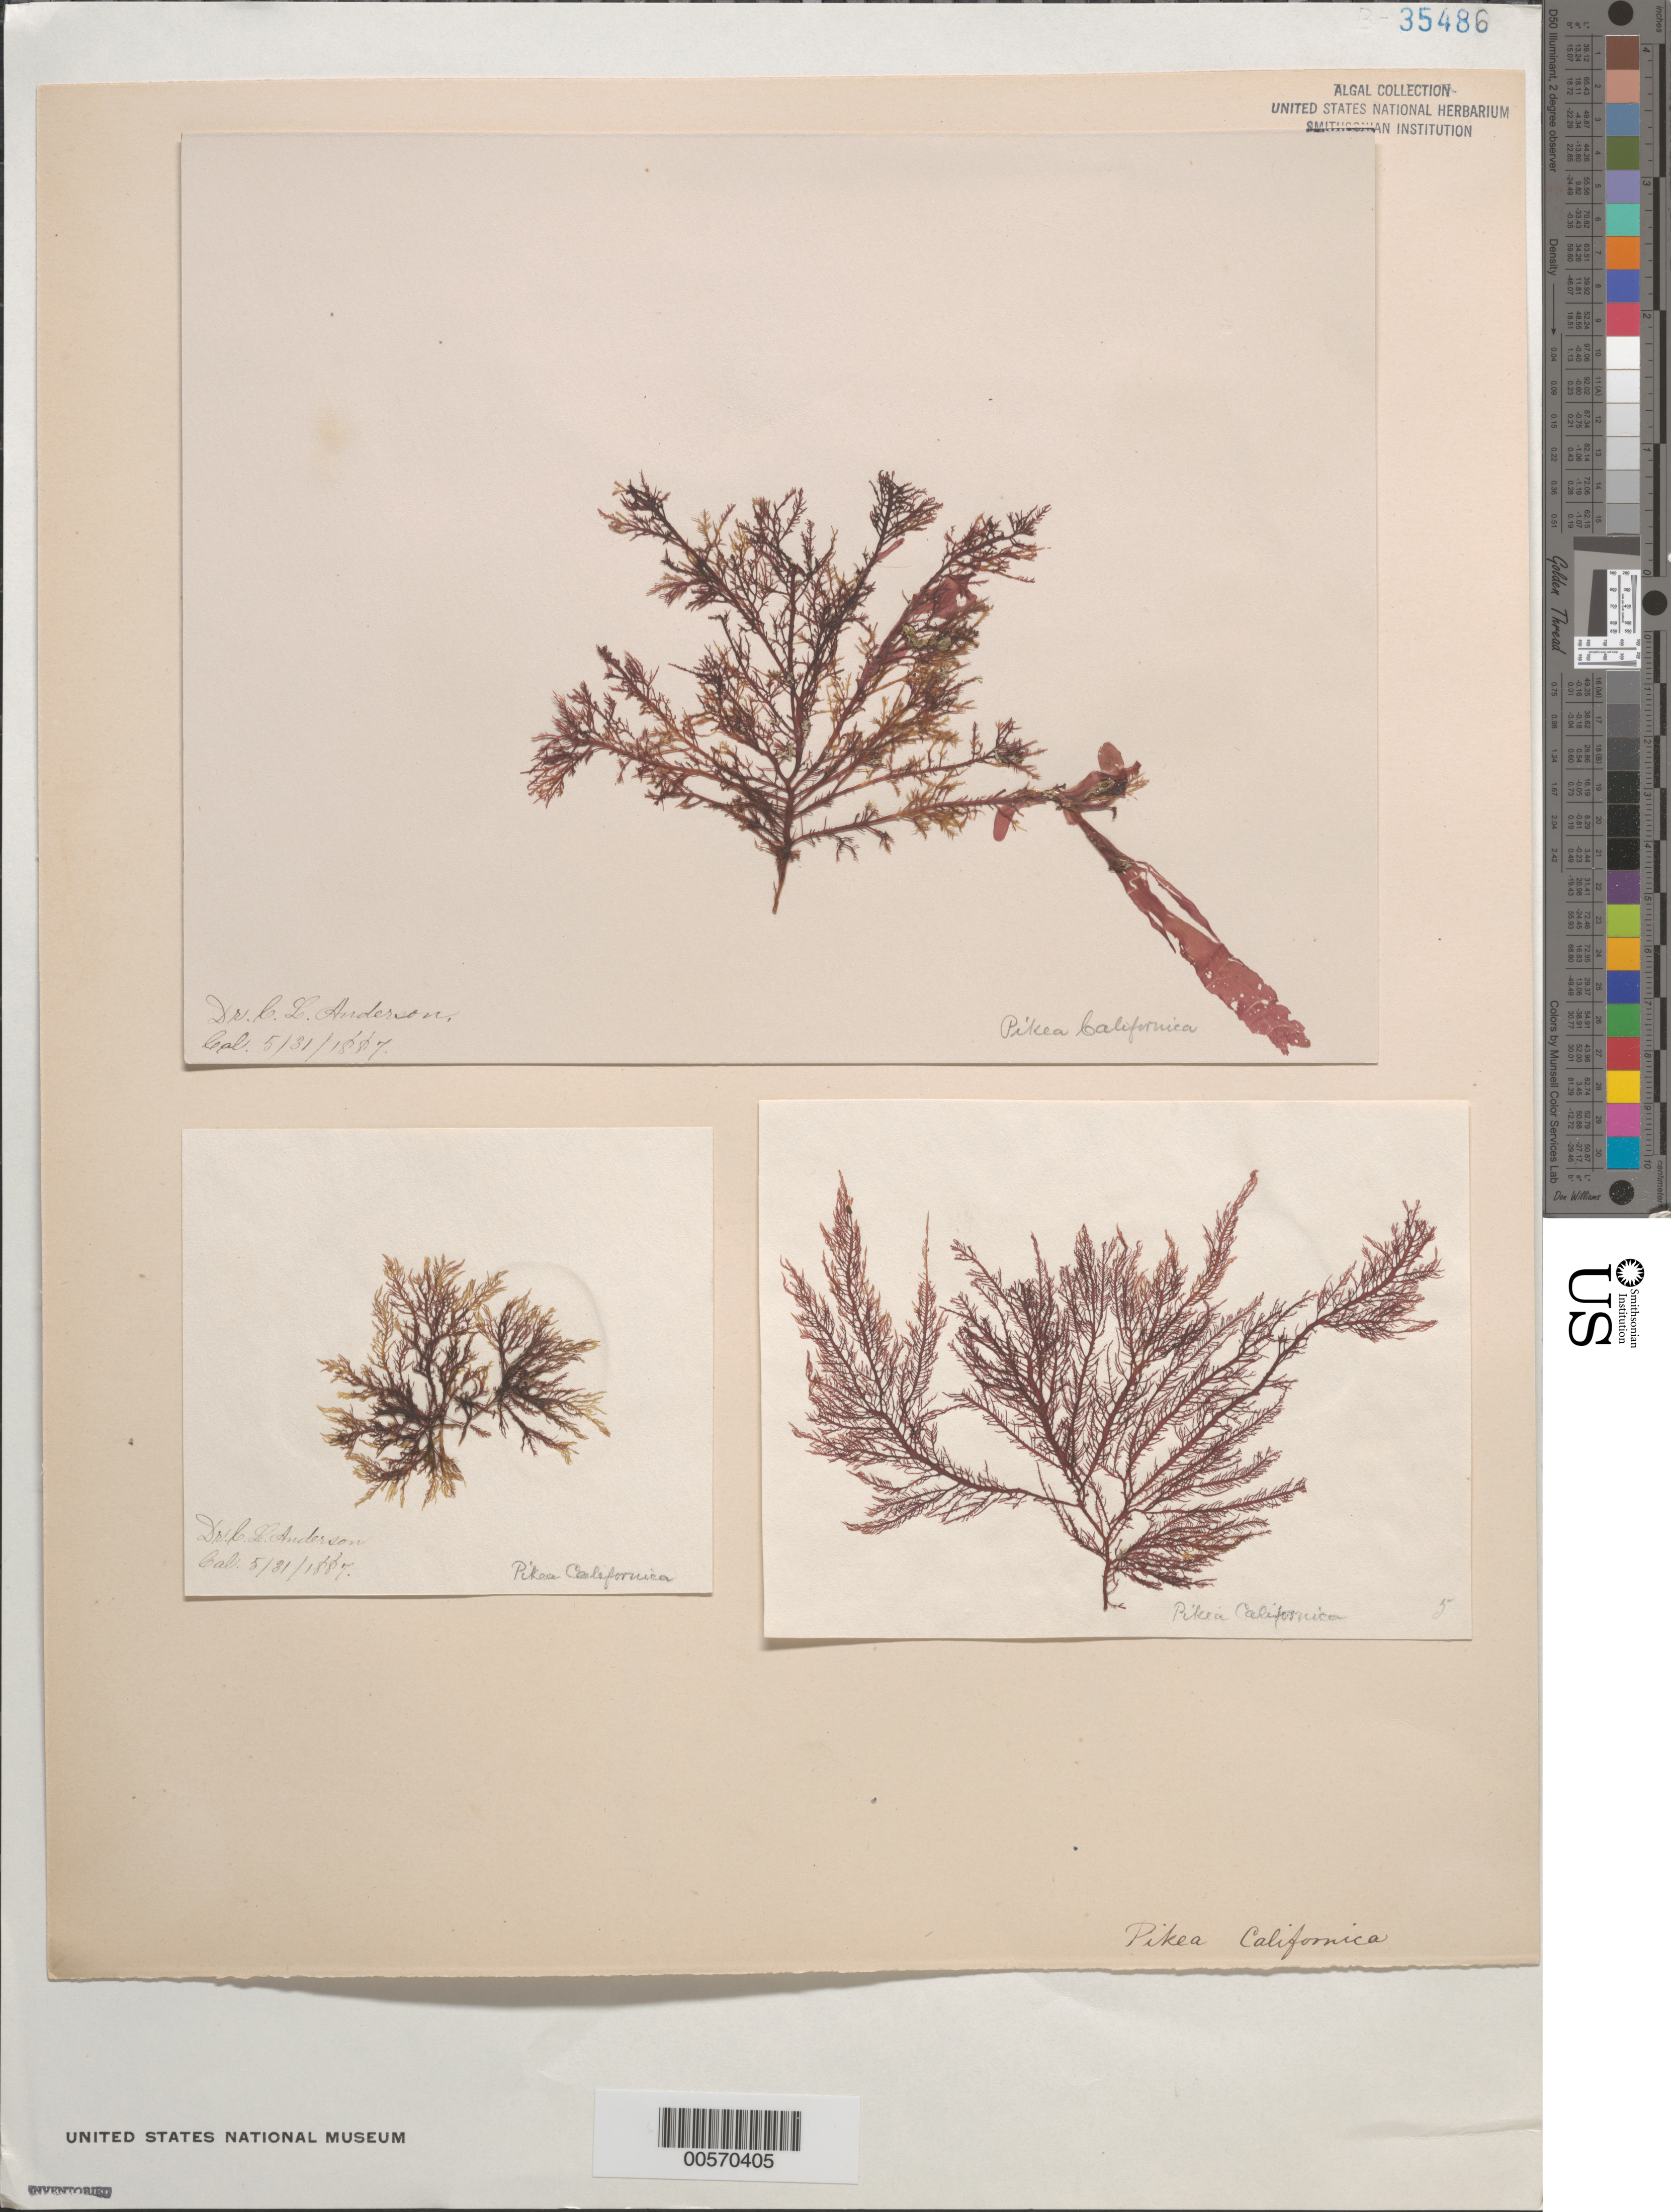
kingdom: Plantae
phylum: Rhodophyta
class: Florideophyceae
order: Gigartinales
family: Dumontiaceae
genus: Pikea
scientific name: Pikea californica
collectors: C. L. Anderson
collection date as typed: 31 May 1887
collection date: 1887-05-31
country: United States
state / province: California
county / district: San Diego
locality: False Bay, San Diego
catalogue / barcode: US 35486